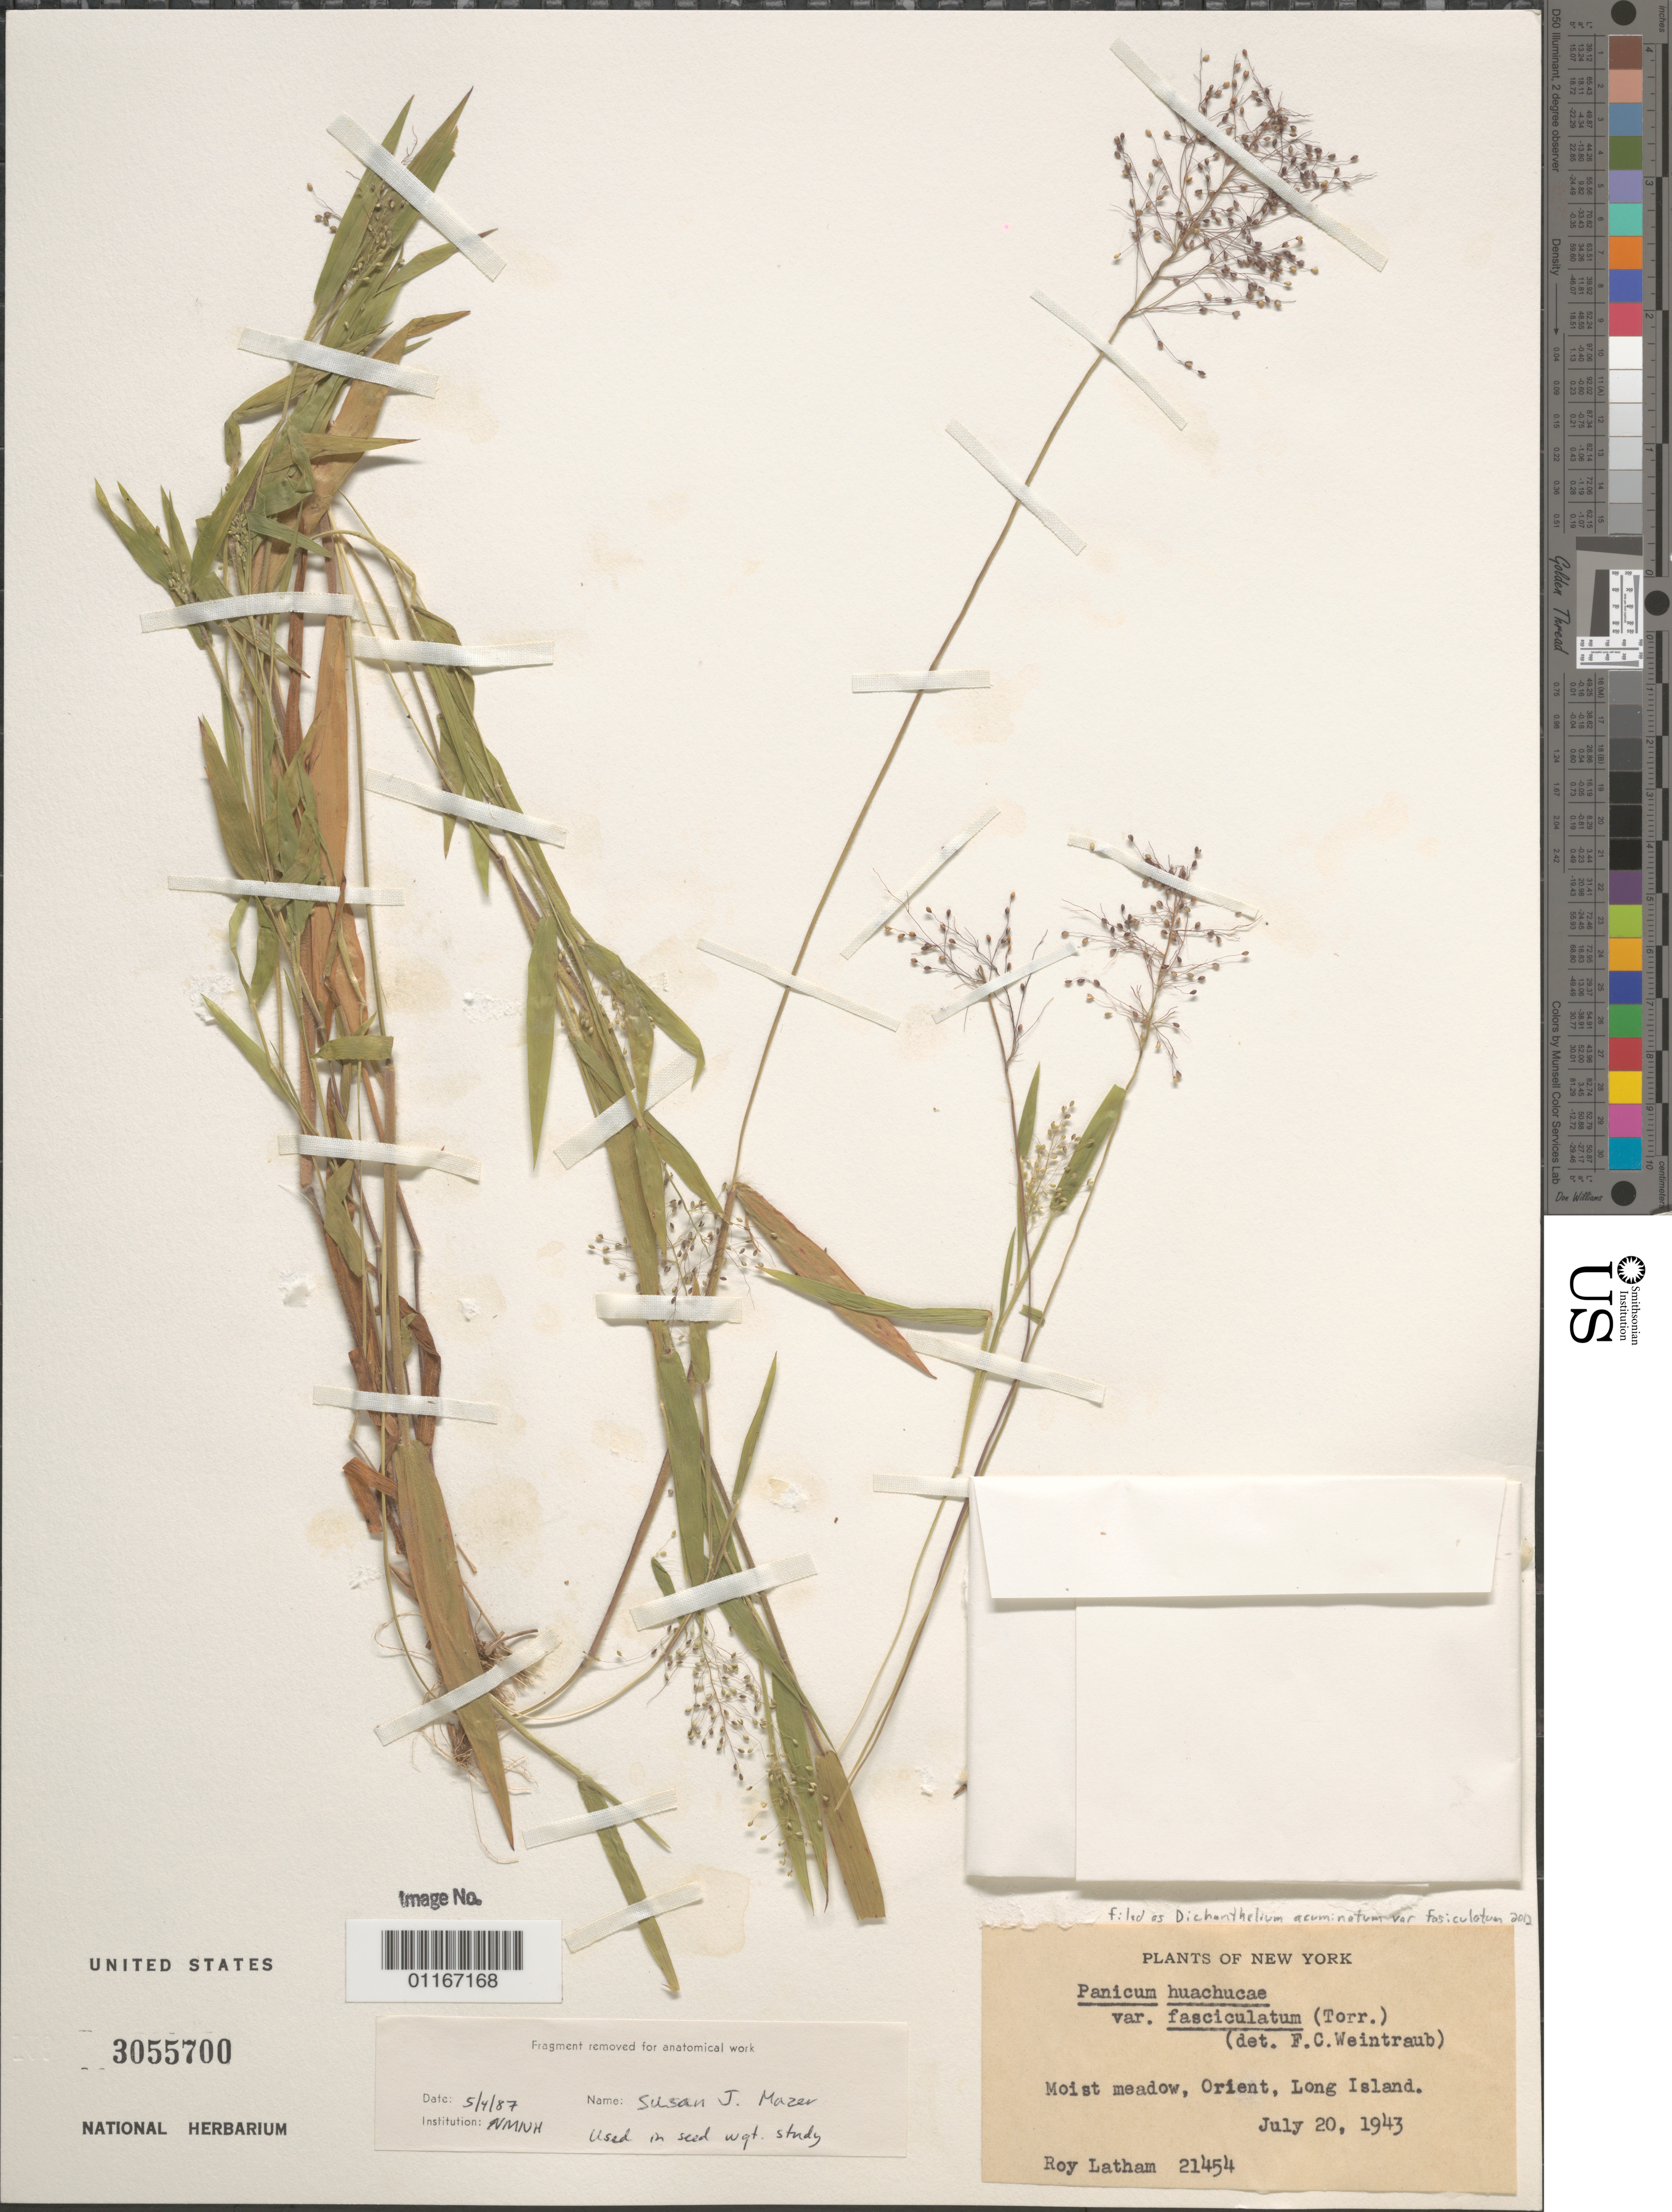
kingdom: Plantae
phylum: Tracheophyta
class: Liliopsida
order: Poales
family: Poaceae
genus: Dichanthelium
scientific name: Dichanthelium acuminatum var. fasciculatum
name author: (Torr.) Freckmann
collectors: R. Latham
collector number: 21454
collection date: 1943-07-20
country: United States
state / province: New York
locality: Long Island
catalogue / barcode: US 3055700